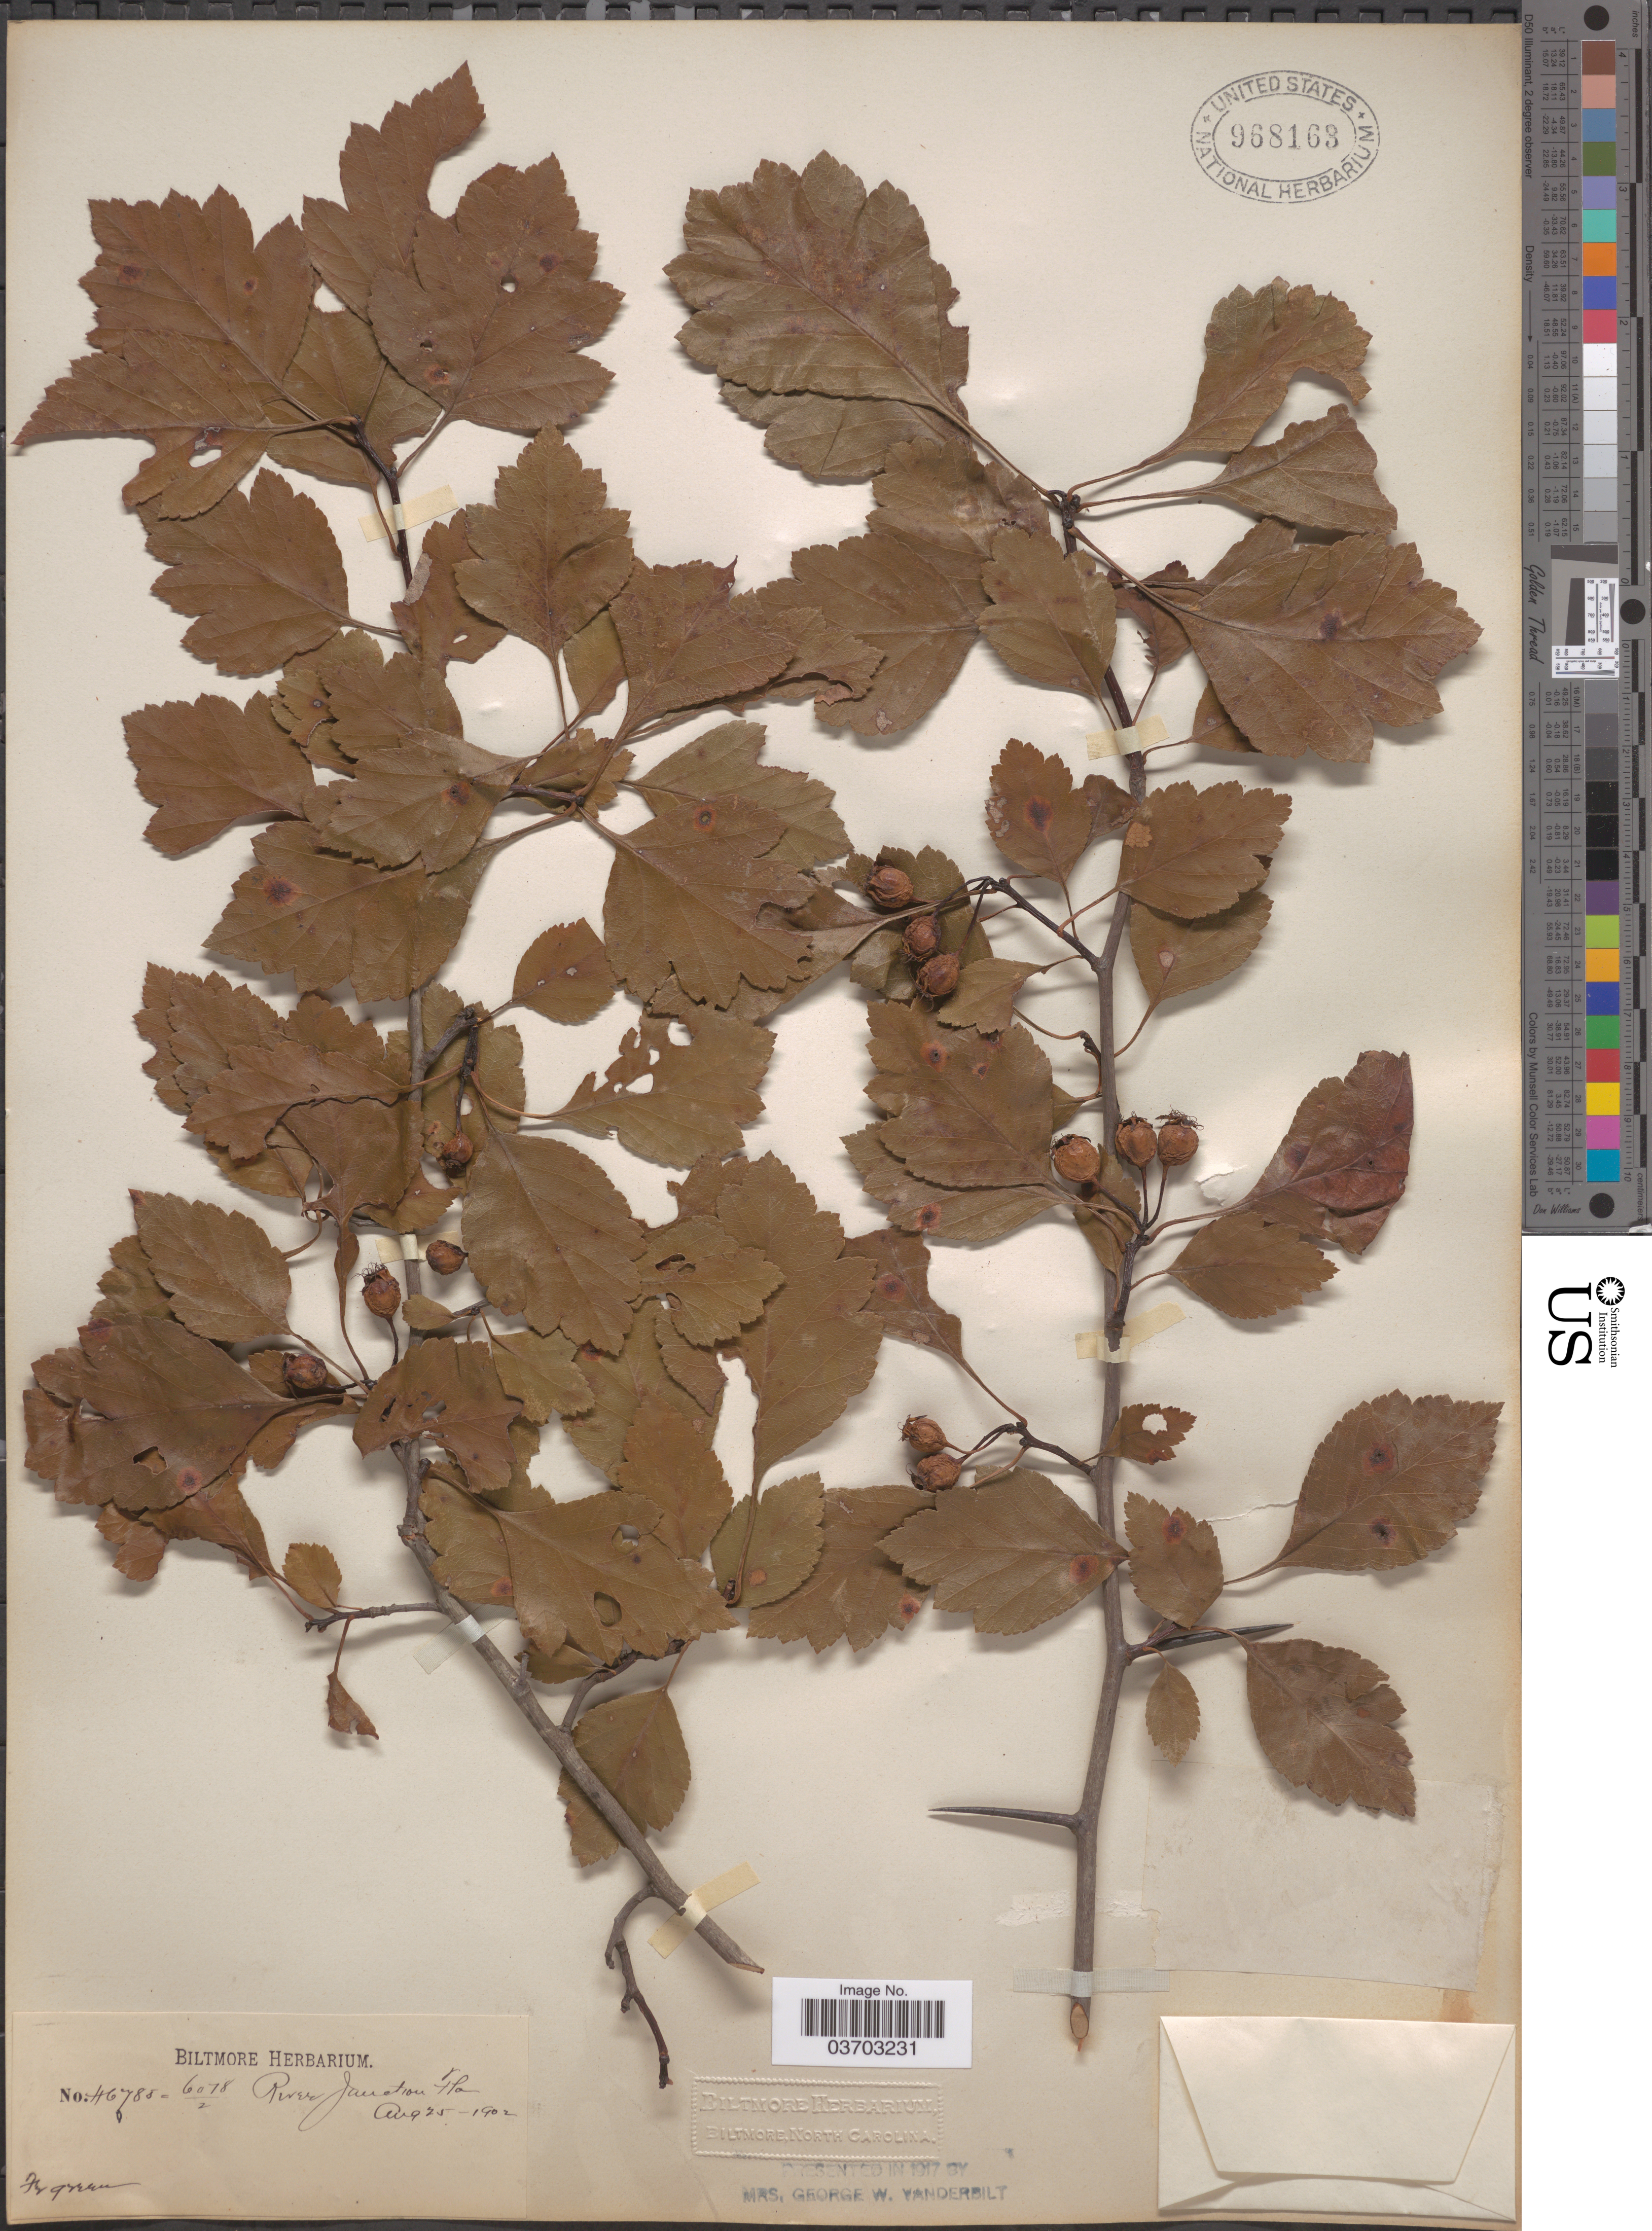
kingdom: Plantae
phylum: Tracheophyta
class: Magnoliopsida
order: Rosales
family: Rosaceae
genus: Crataegus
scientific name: Crataegus sp.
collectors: ex herb. Biltmore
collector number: H6785*=6078/2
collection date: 1902-08-25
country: United States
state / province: Florida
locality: River Junction.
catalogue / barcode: US 968163